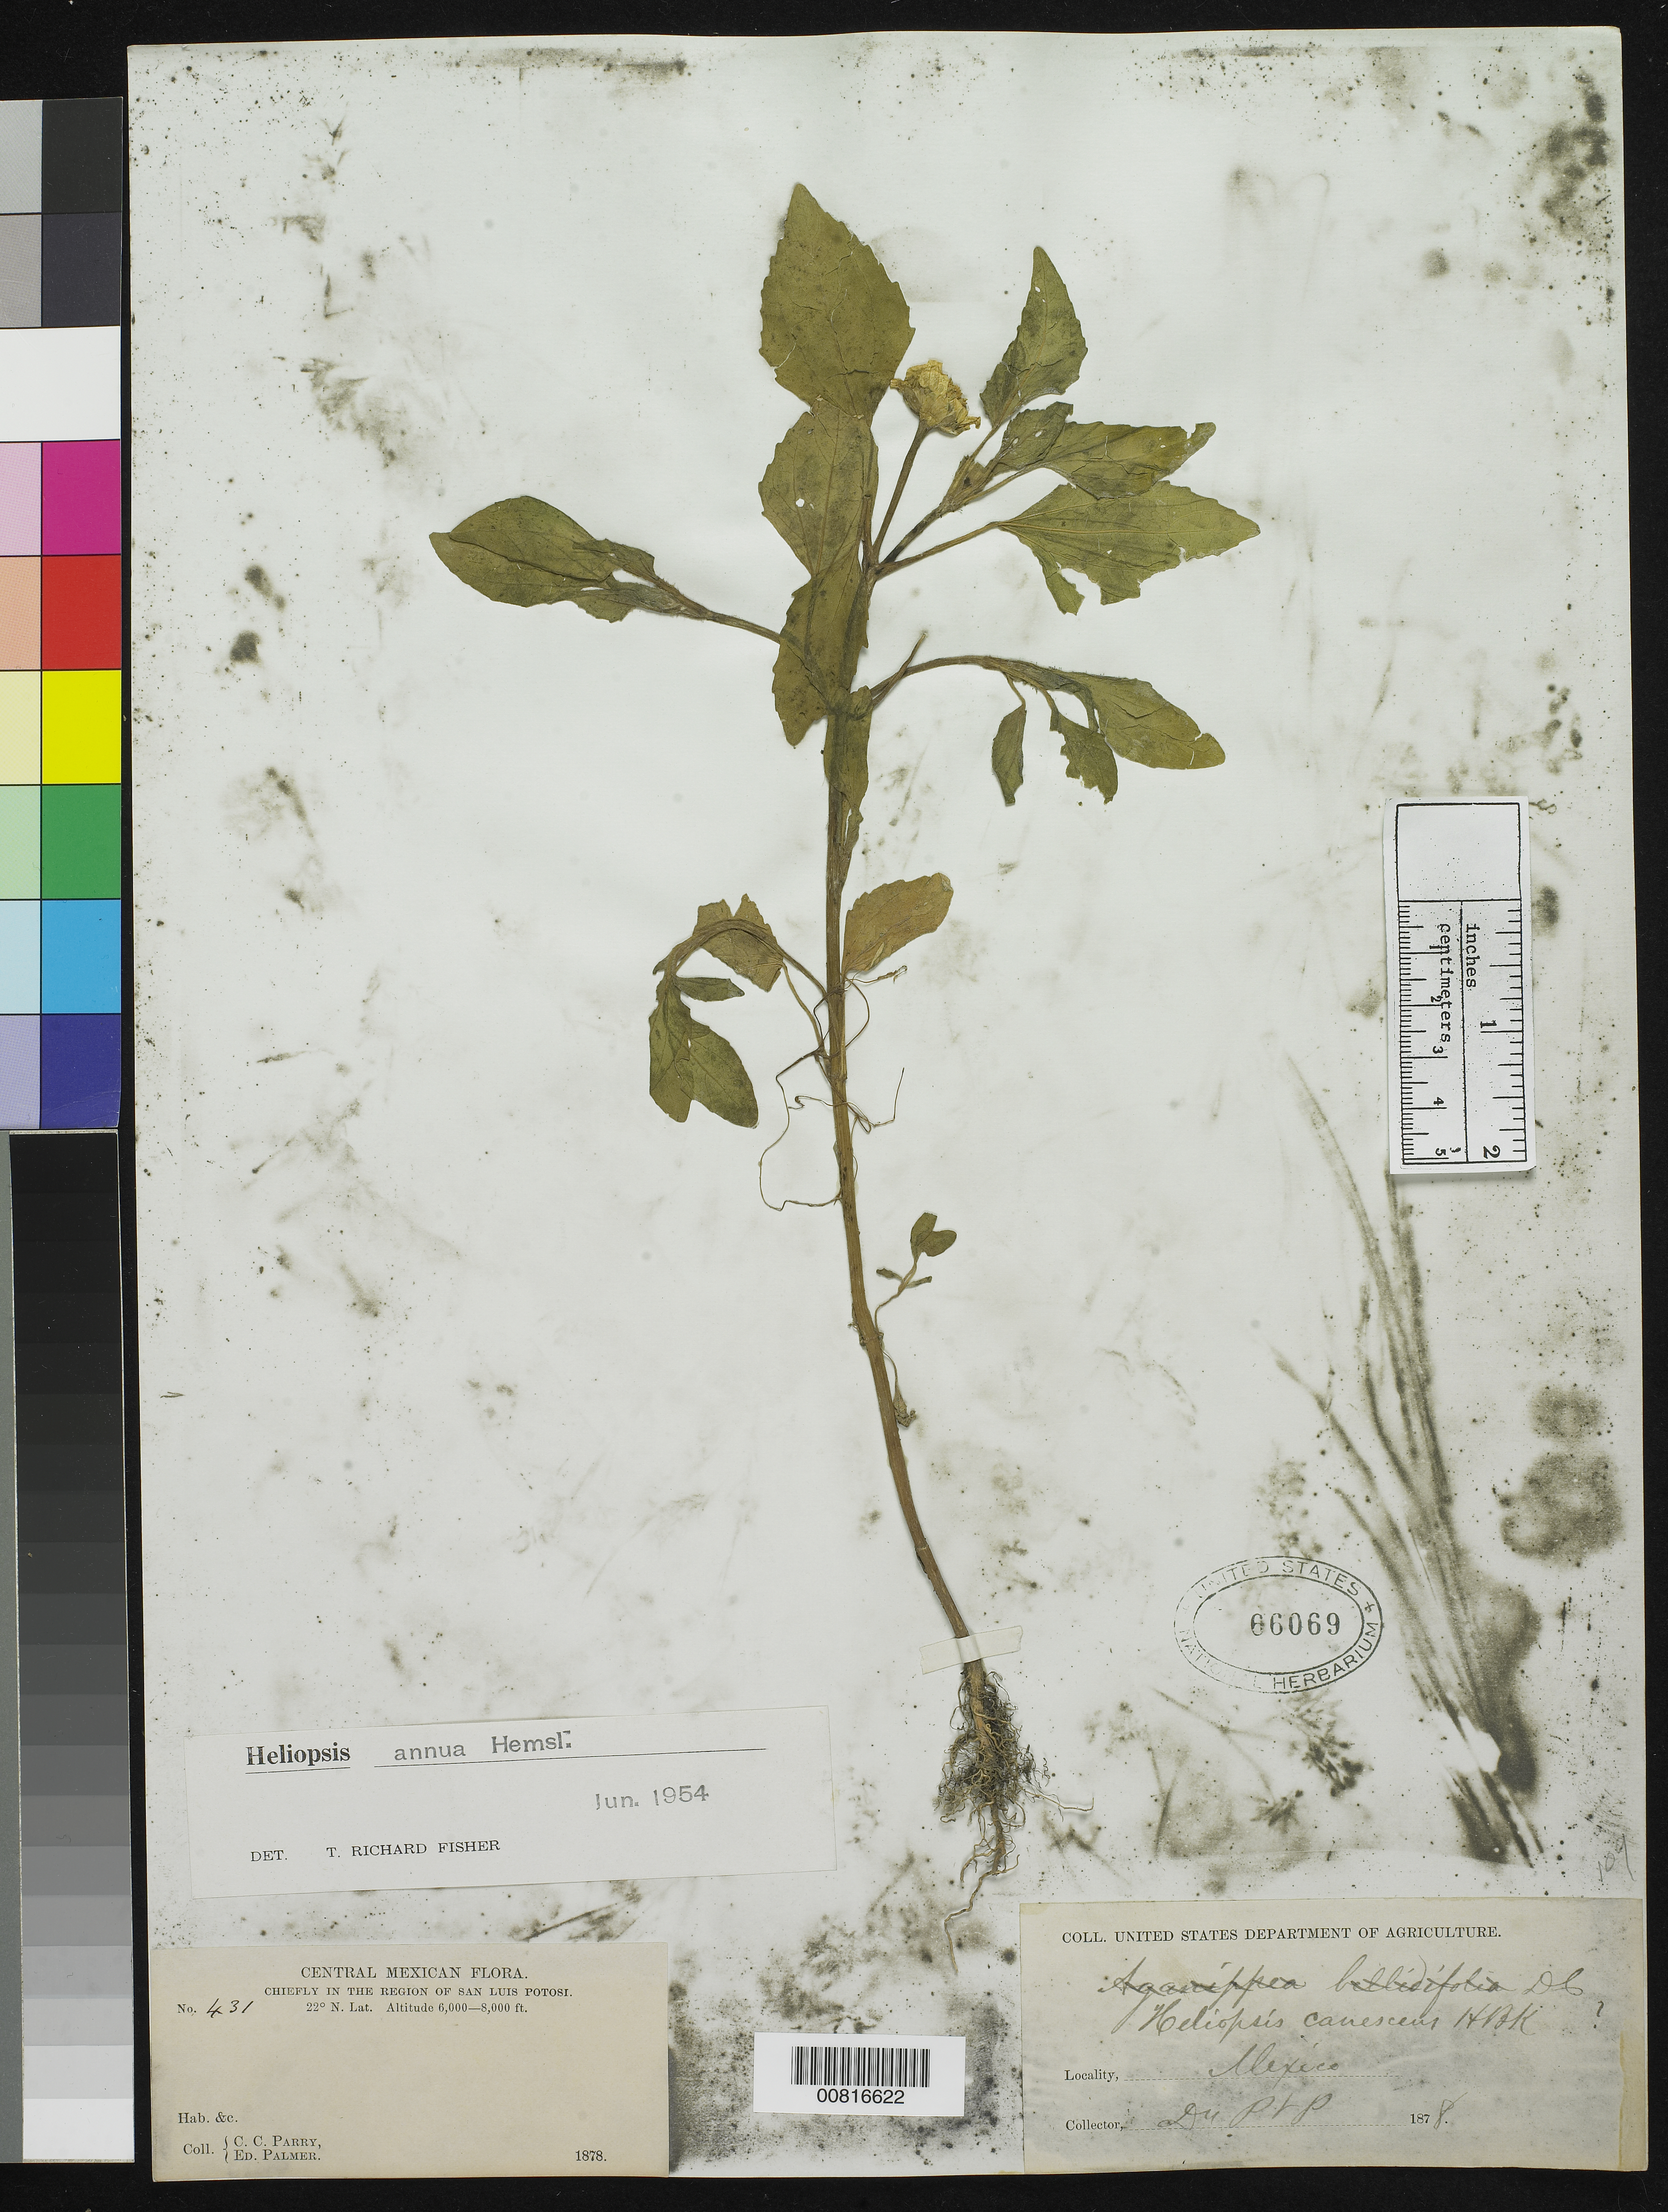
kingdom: Plantae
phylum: Tracheophyta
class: Magnoliopsida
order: Asterales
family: Asteraceae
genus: Heliopsis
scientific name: Heliopsis annua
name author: Hemsl.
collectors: C. C. Parry & E. Palmer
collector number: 431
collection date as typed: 1878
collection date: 1878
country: Mexico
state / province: San Luis Potosí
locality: Chiefly in the region of San Luis Potosí.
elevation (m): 1829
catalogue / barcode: US 66069